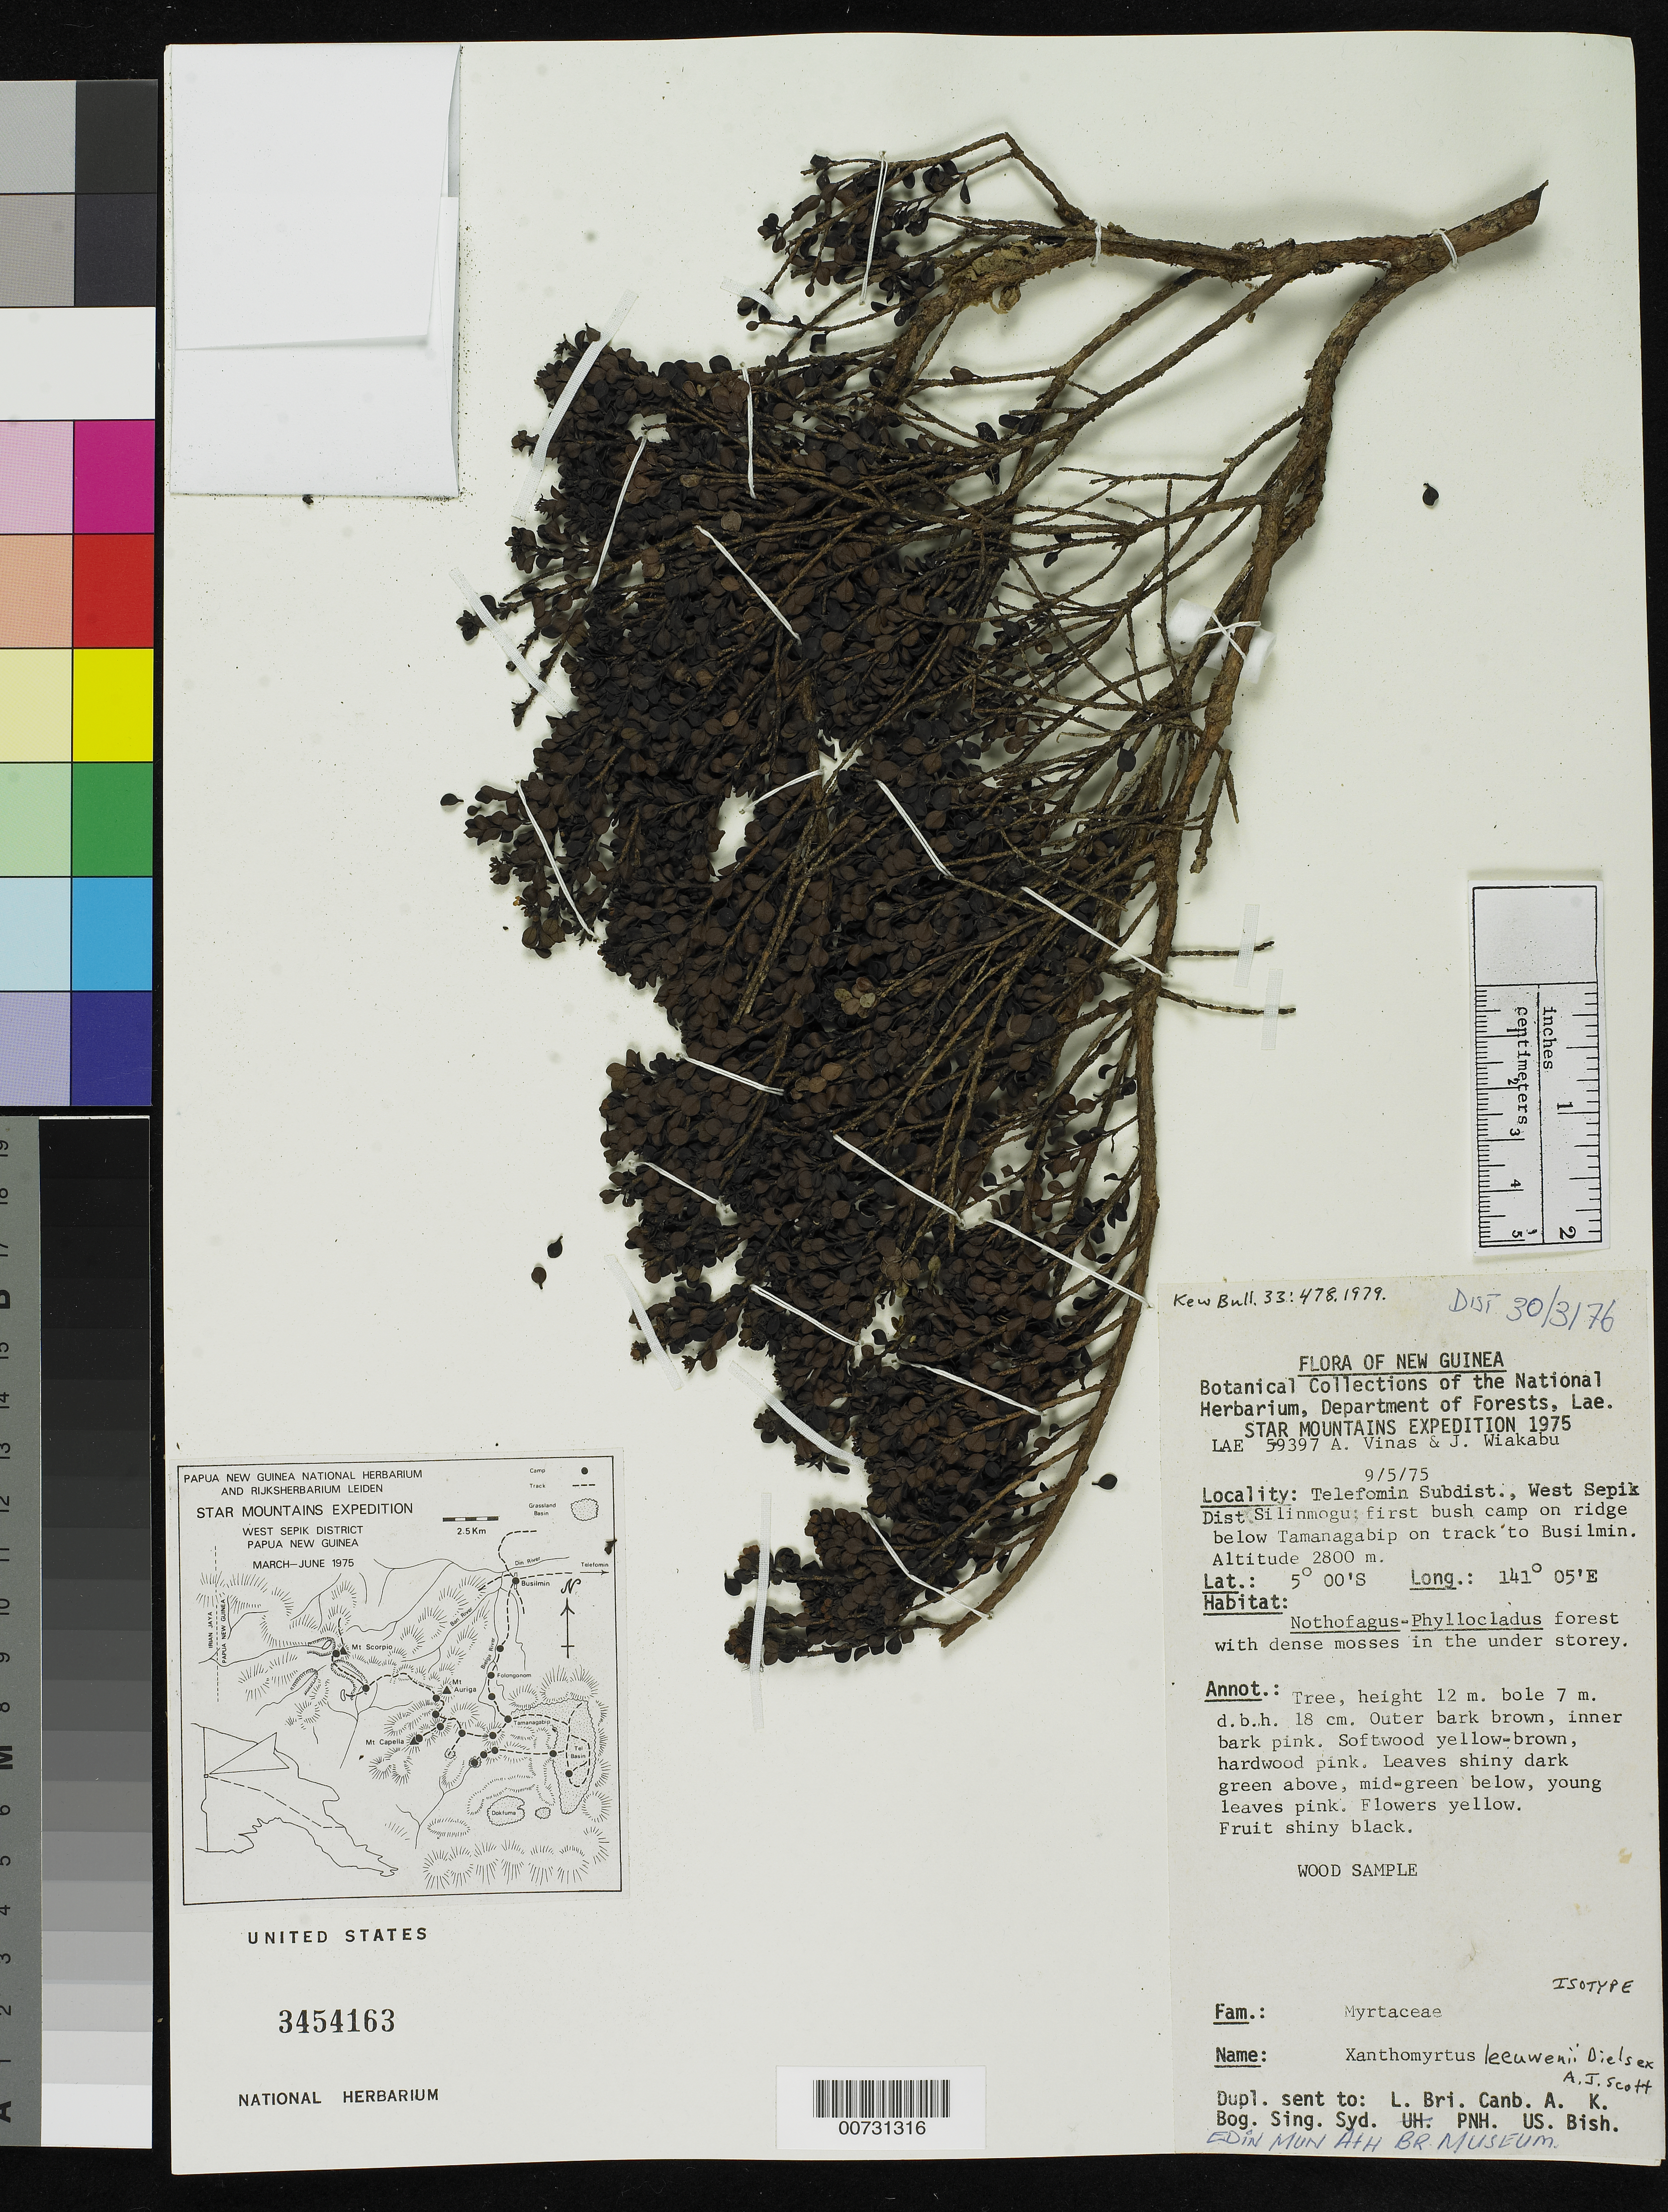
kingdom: Plantae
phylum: Tracheophyta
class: Magnoliopsida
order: Myrtales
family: Myrtaceae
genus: Xanthomyrtus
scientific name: Xanthomyrtus leeuwenii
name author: Diels ex A.J. Scott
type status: Isotype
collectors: A. Vinas & J. Wiakabu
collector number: LAE 59397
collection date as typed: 09 May 1975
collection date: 1975-05-09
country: Papua New Guinea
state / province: Sandaun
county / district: Telefomin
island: New Guinea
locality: Telefomin Subdist., West Sepik Dist., Silinmogu; first bush camp on ridge below Tamanagabip on track to Busilmin.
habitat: Nothofagus-Phyllocladus forest with dense mosses in the under storey.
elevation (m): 2800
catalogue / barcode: US 3454163